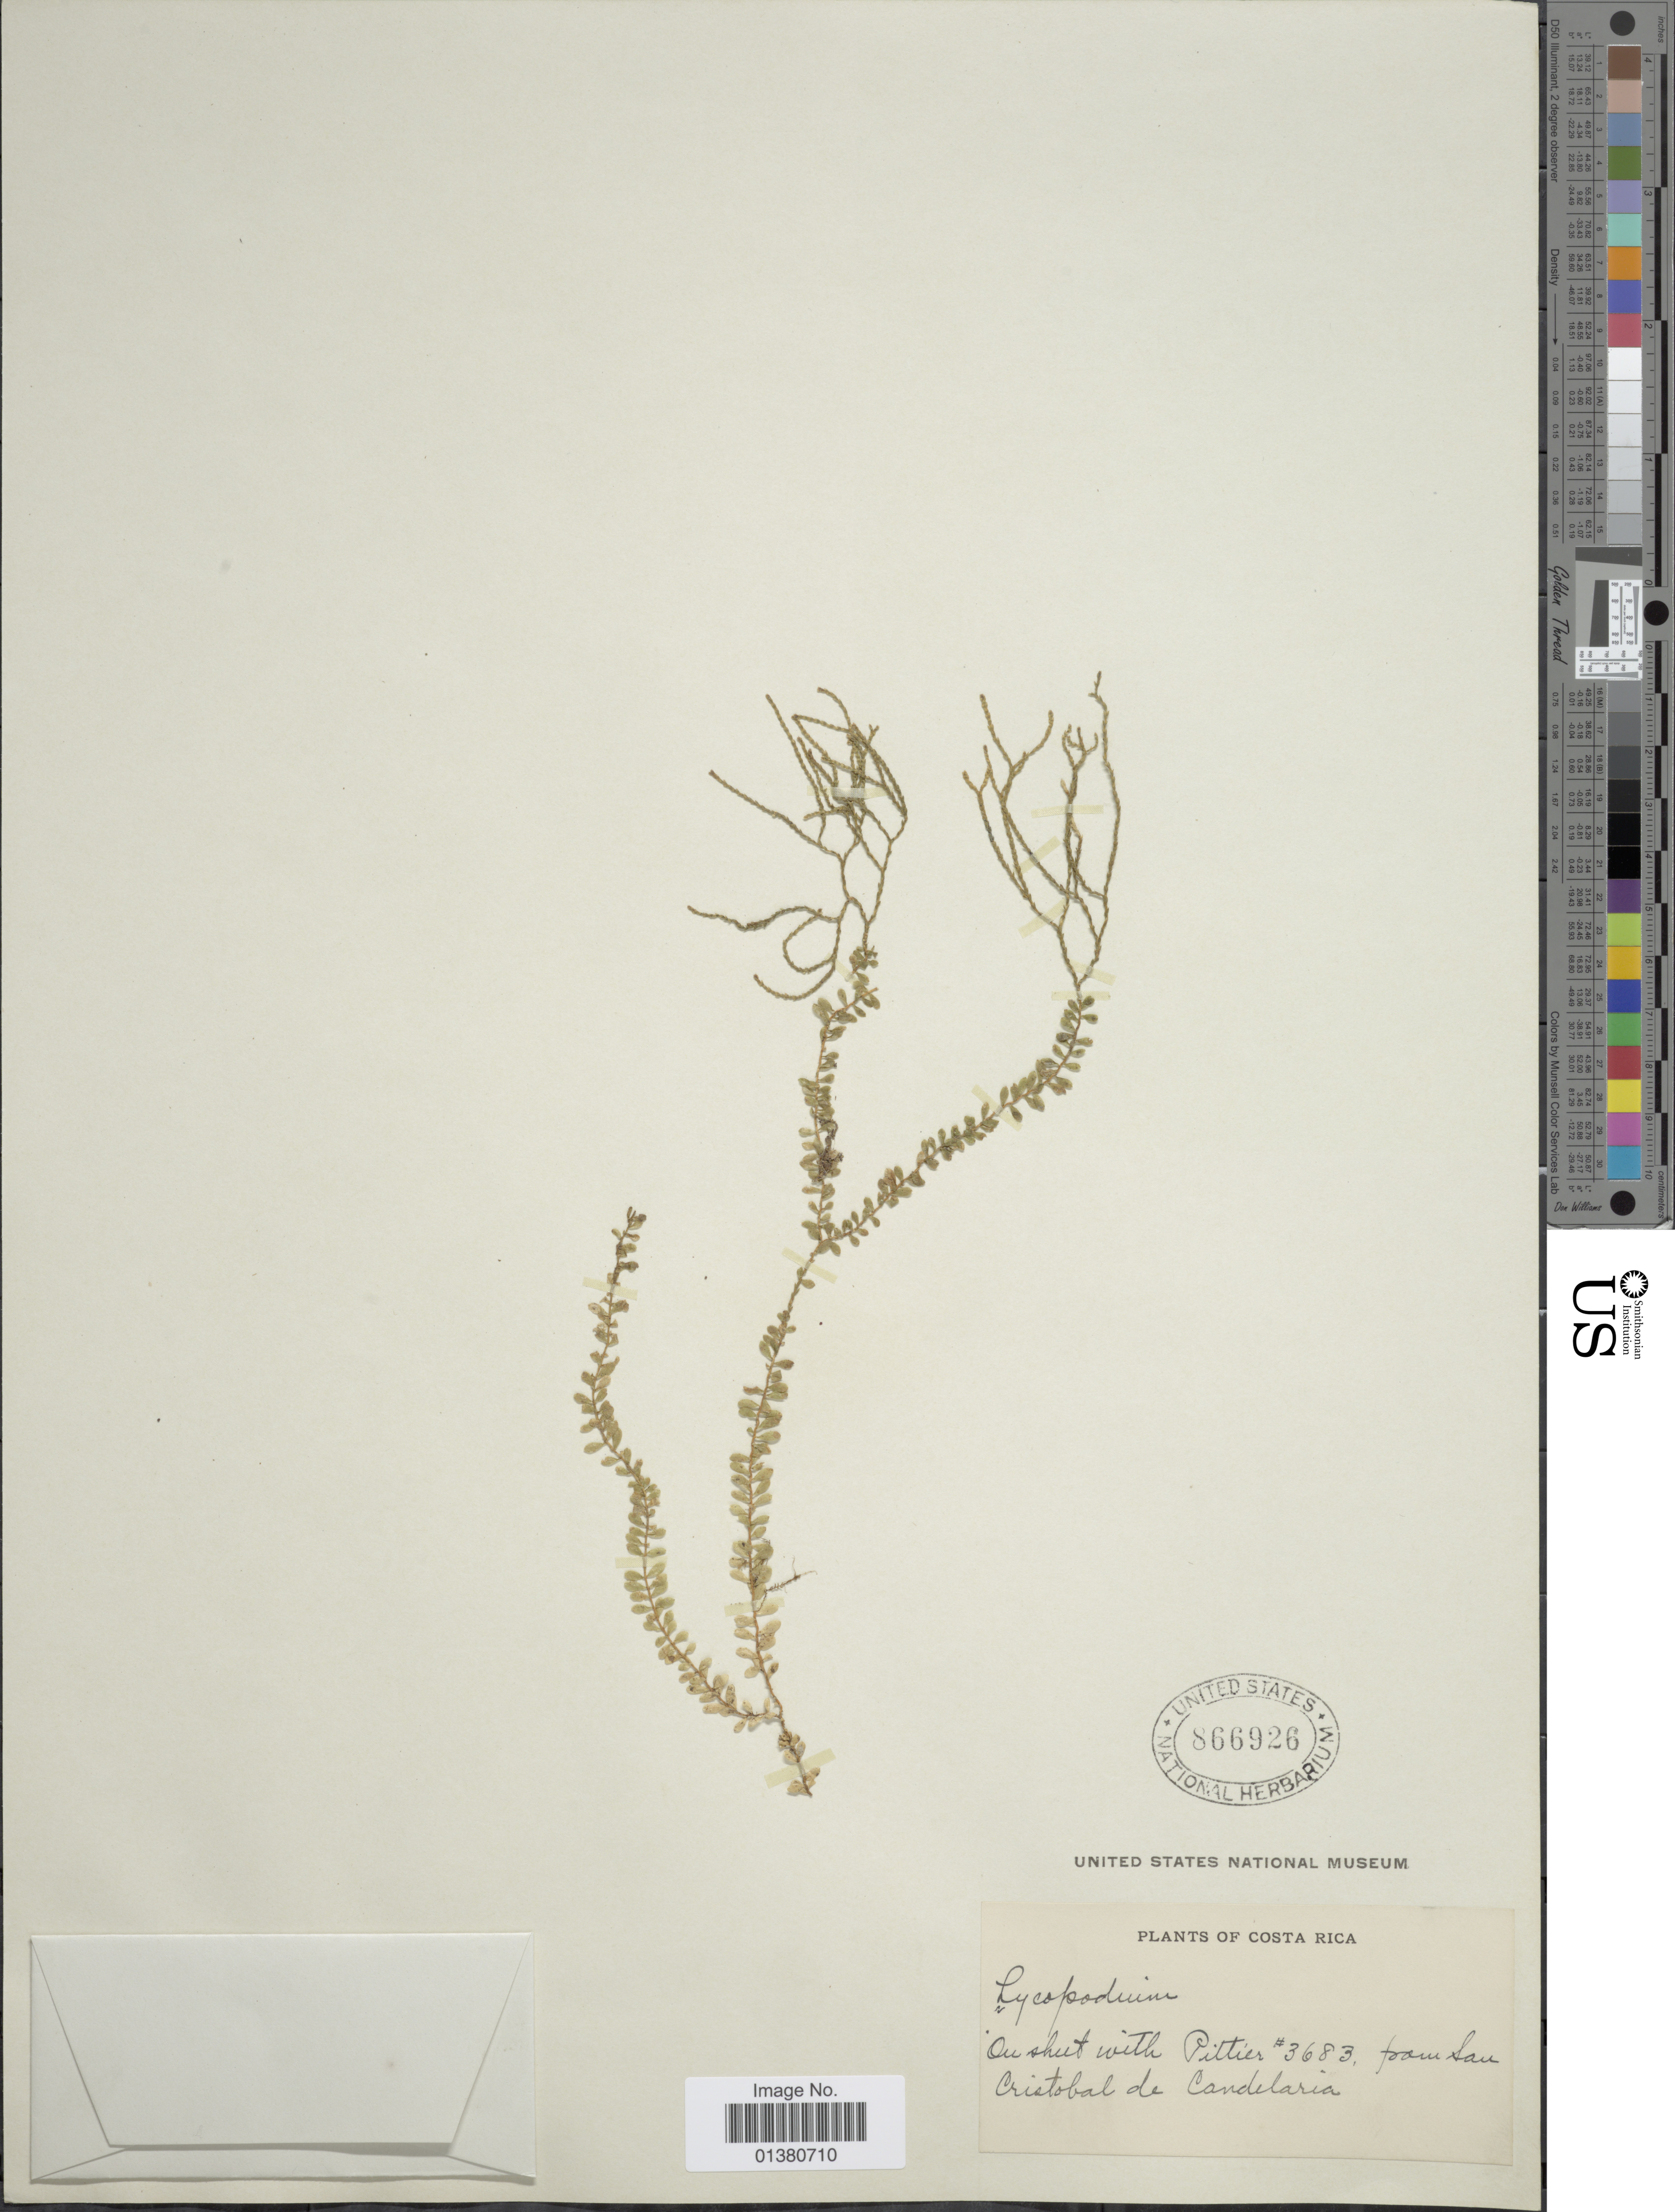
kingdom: Plantae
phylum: Tracheophyta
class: Lycopodiopsida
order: Lycopodiales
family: Lycopodiaceae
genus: Phlegmariurus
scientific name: Phlegmariurus cuneifolius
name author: (Hieron.) B. Øllg.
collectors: Pittier, --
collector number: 3683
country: Costa Rica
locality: San Cristobal de Candelaria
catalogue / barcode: US 866926